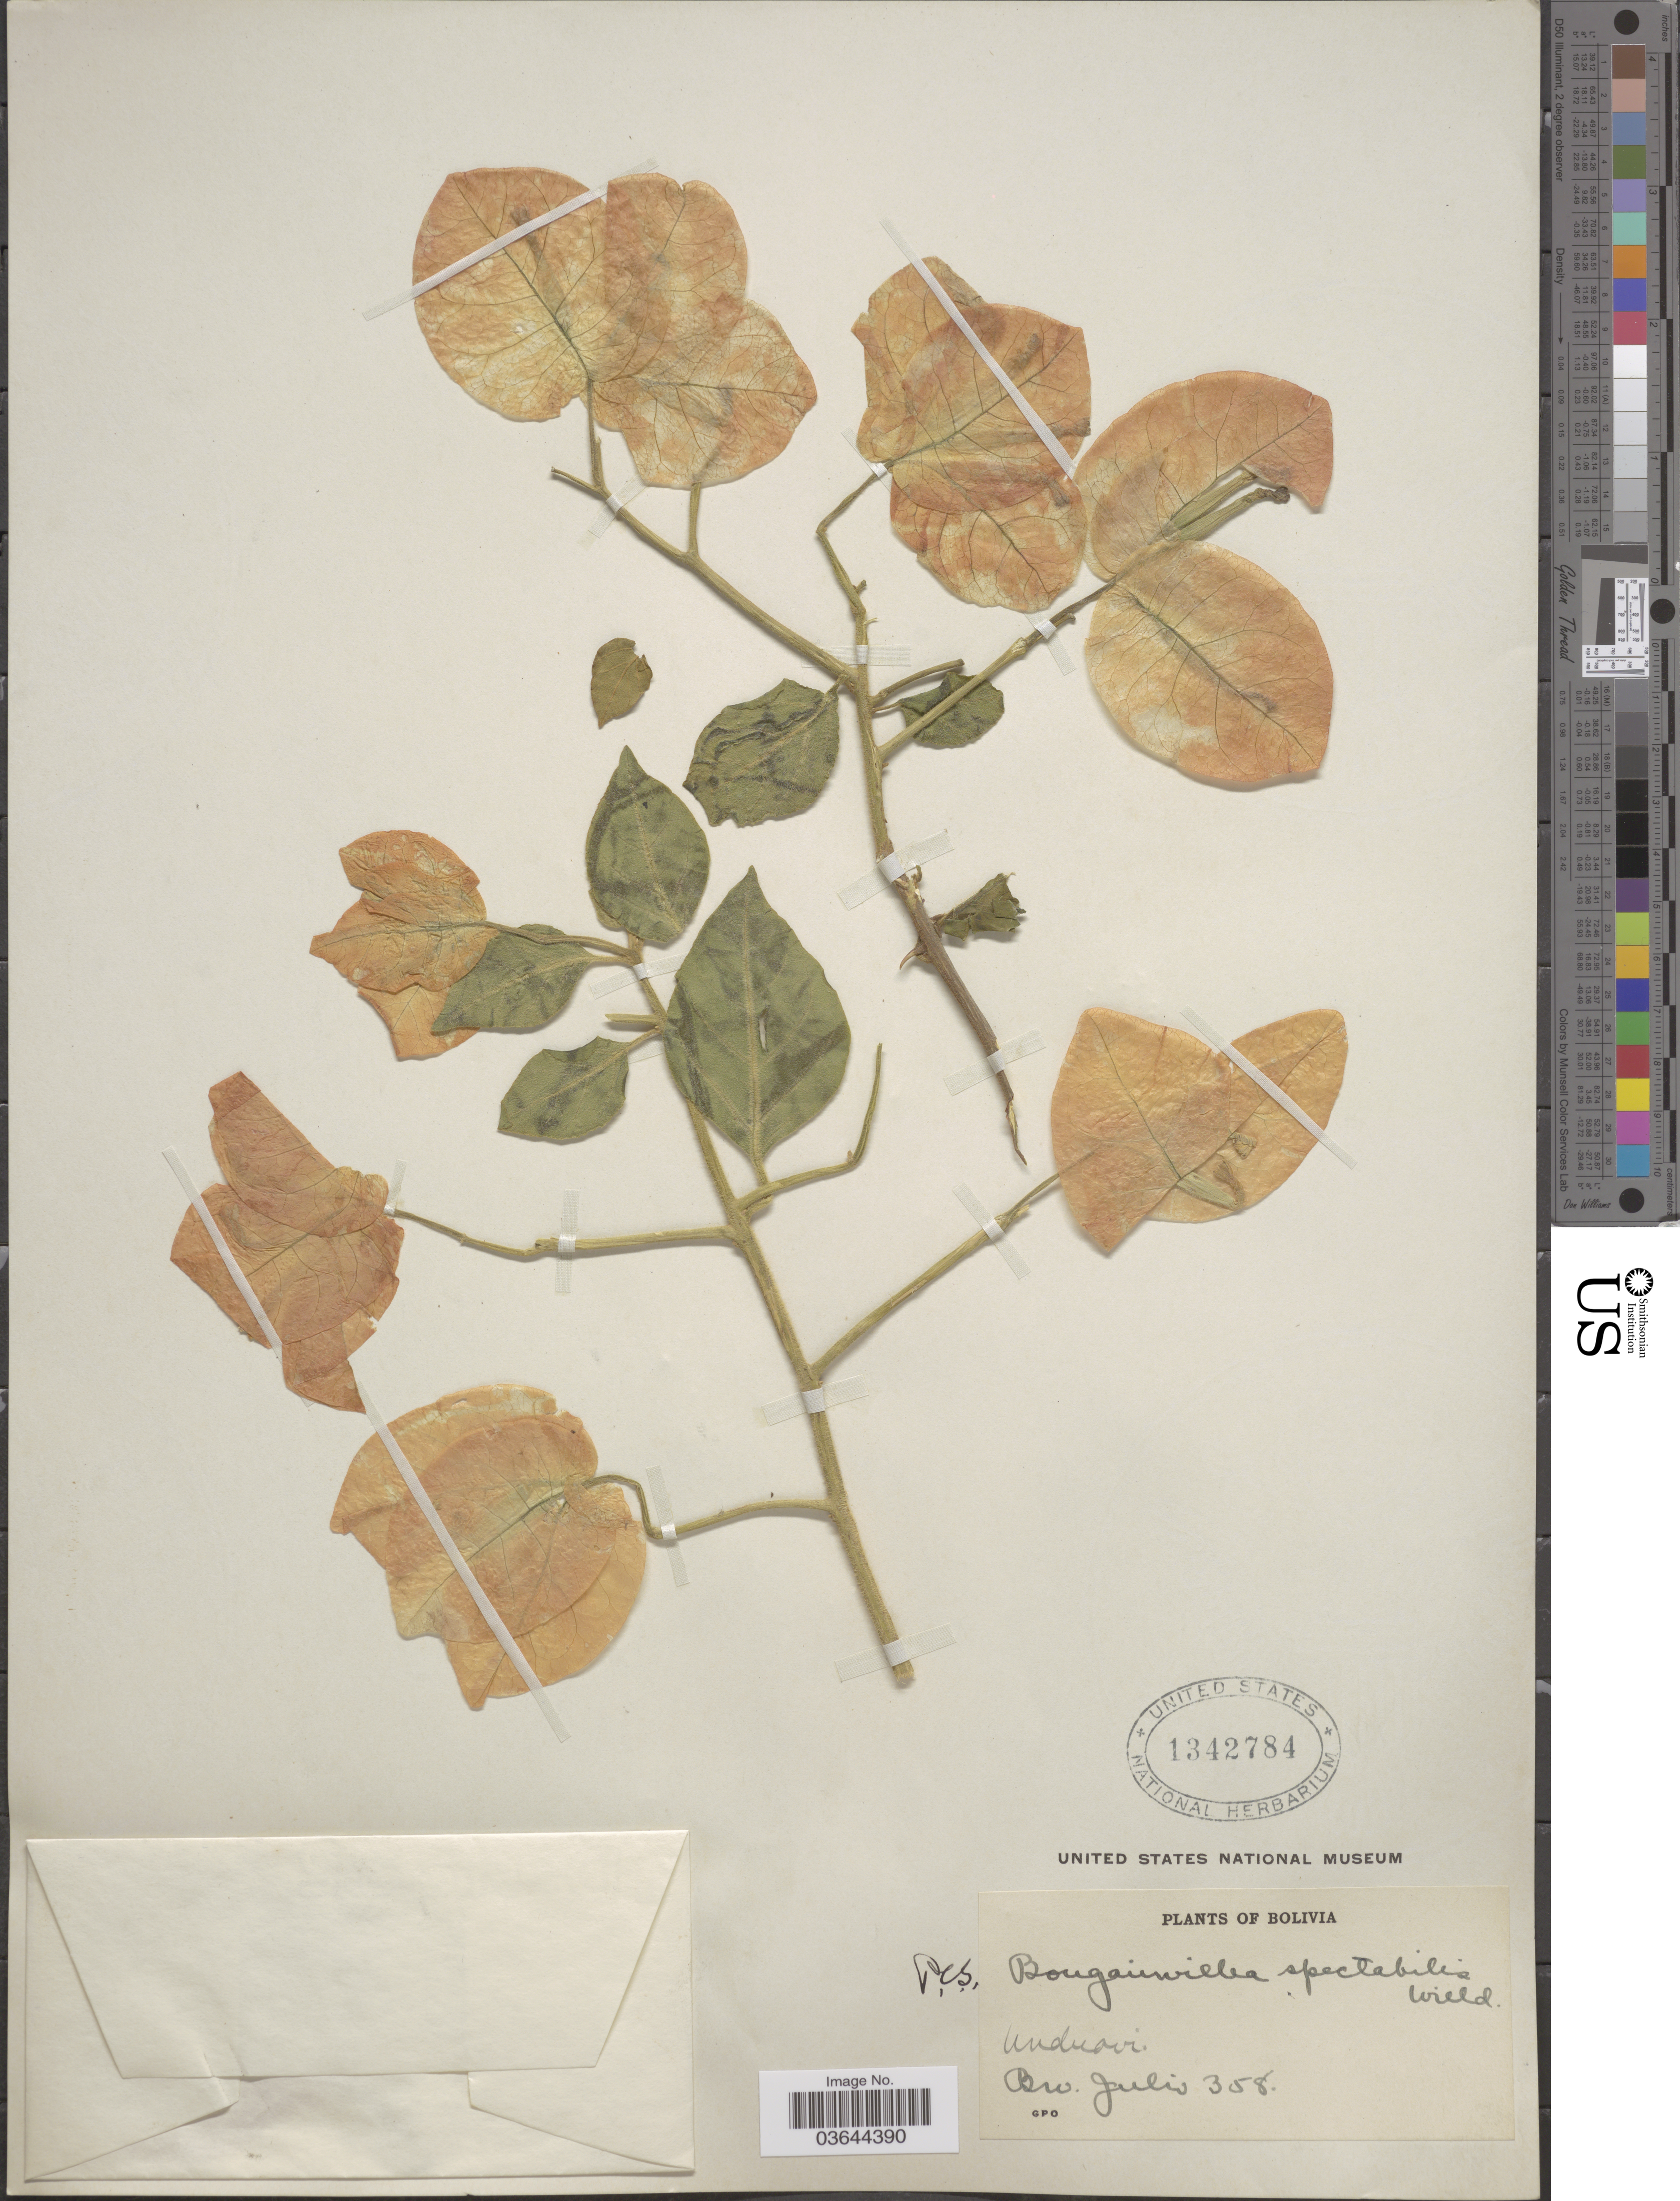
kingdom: Plantae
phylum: Tracheophyta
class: Magnoliopsida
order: Caryophyllales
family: Nyctaginaceae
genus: Bougainvillea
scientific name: Bougainvillea spectabilis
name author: Willd.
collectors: Bro. Julio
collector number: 358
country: Bolivia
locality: Unduavi.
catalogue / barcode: US 1342784